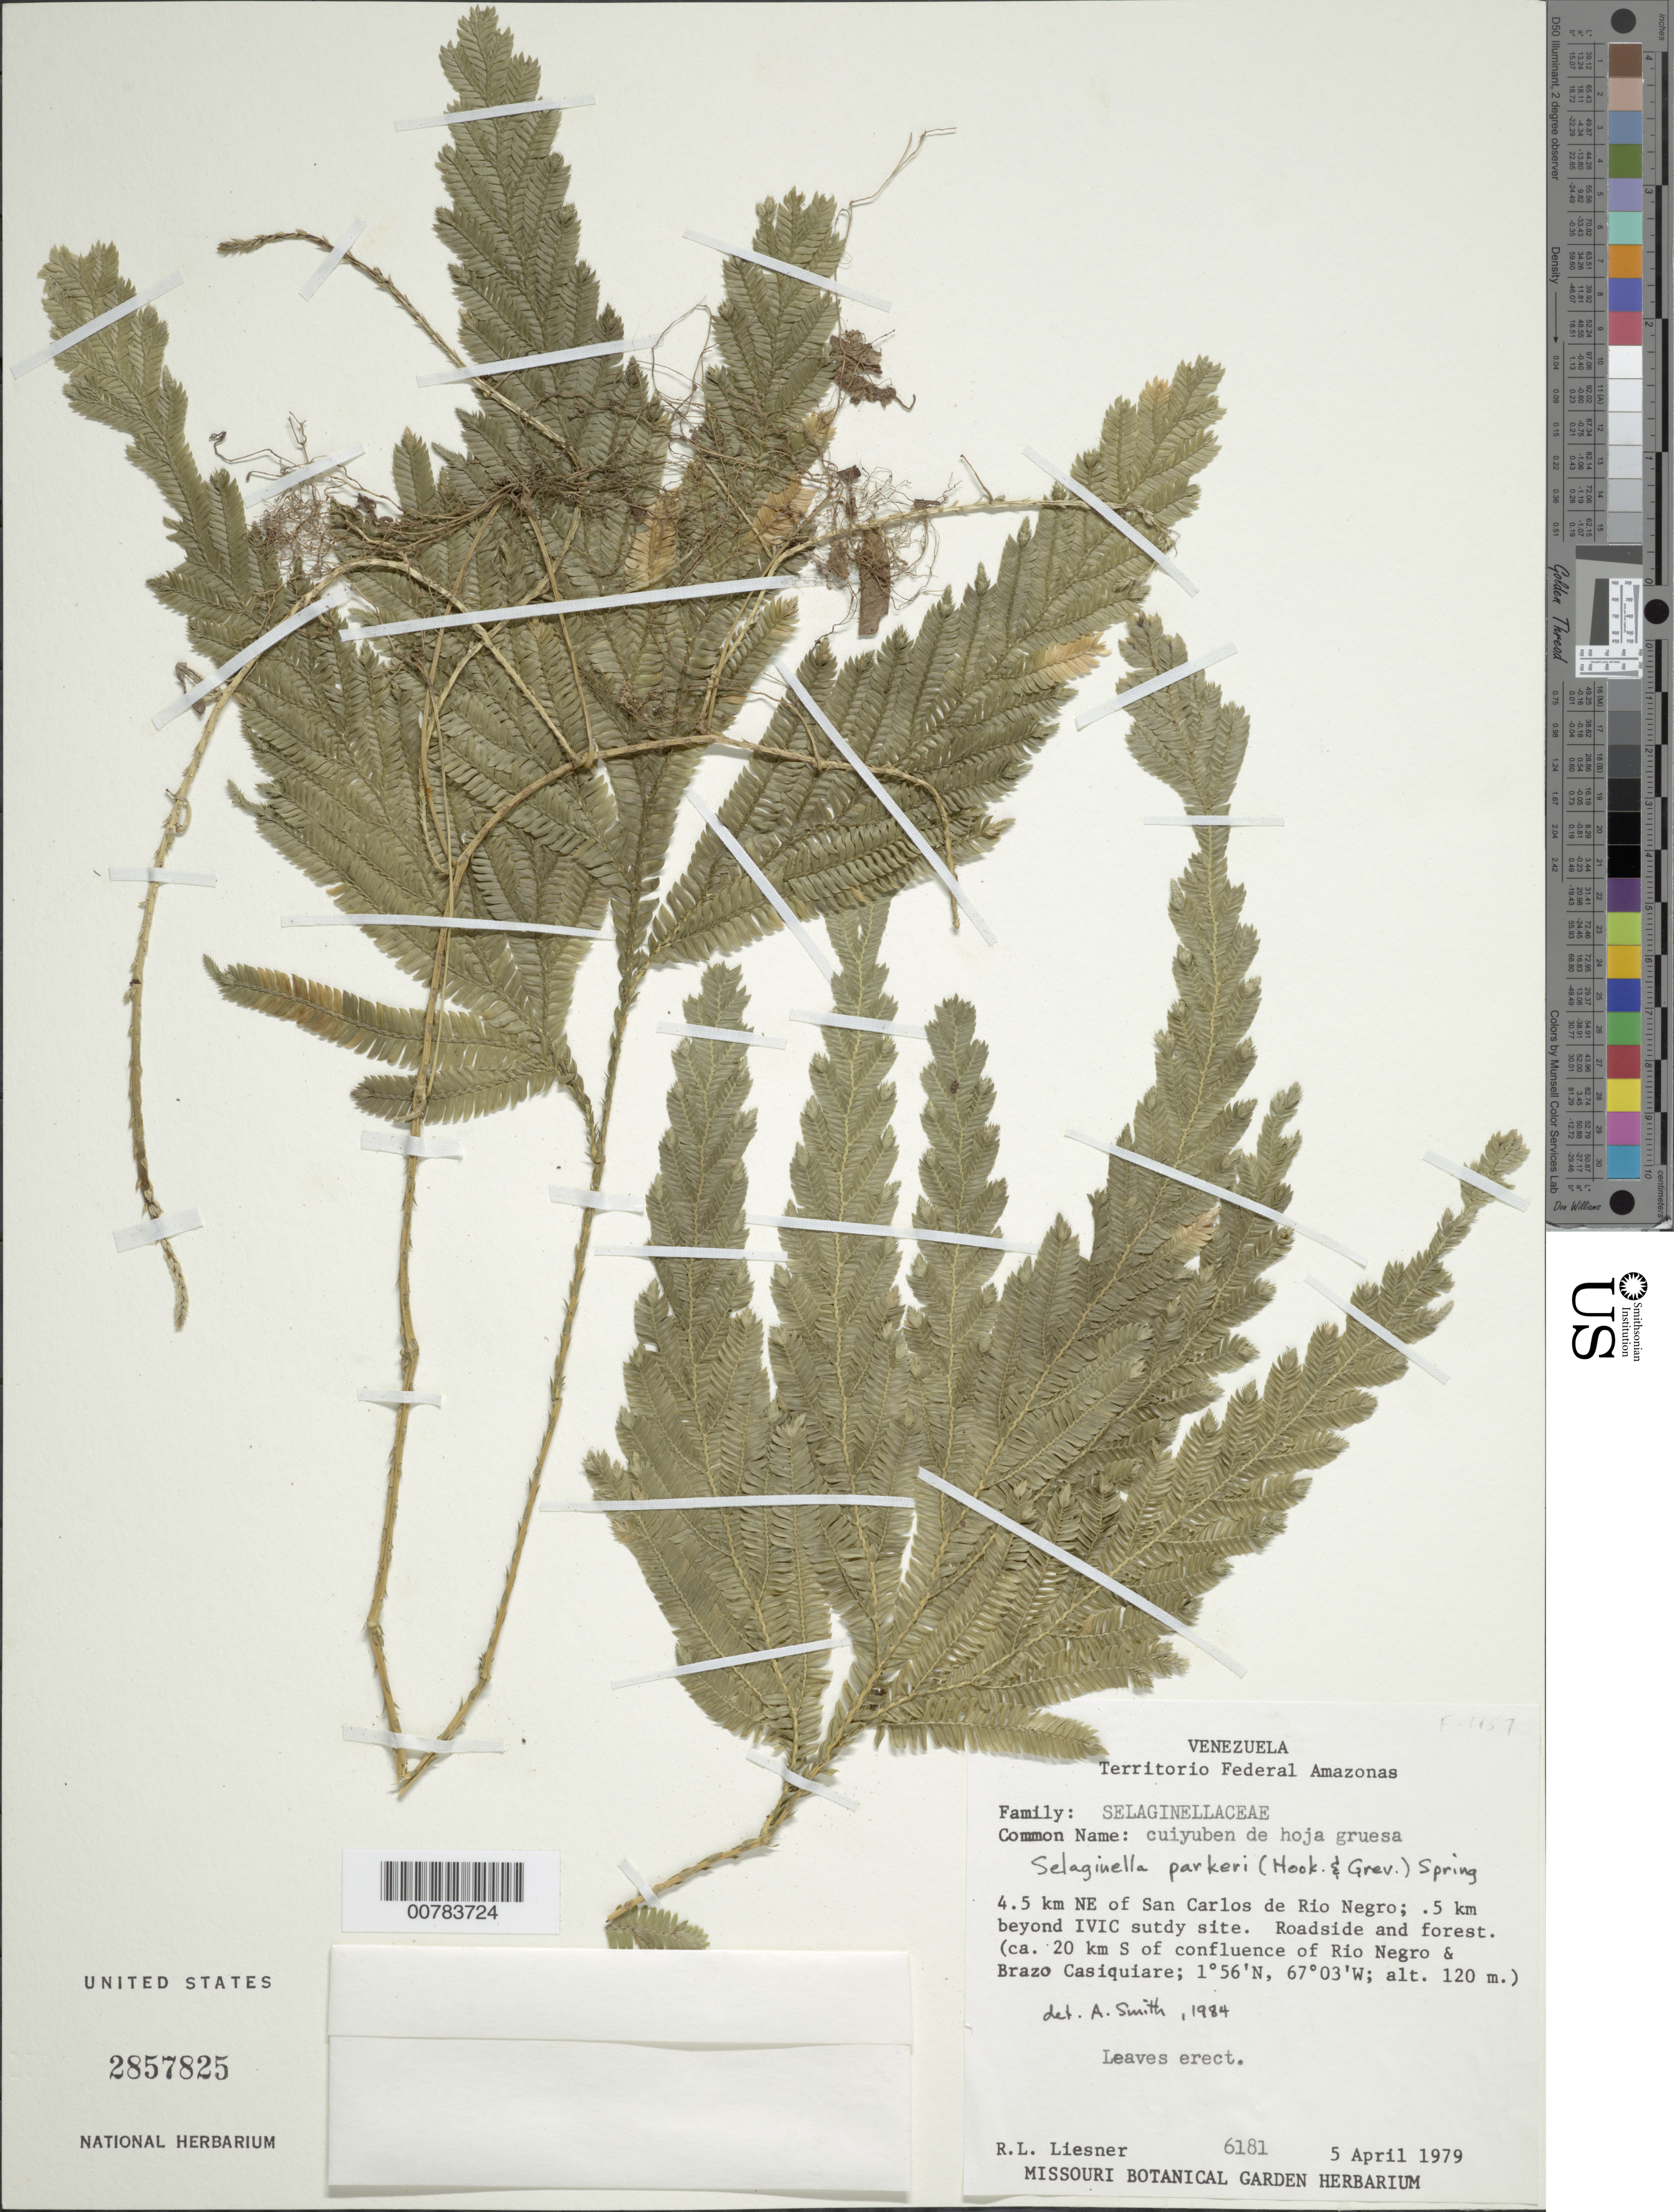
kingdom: Plantae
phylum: Tracheophyta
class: Lycopodiopsida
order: Selaginellales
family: Selaginellaceae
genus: Selaginella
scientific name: Selaginella parkeri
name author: (Hook. & Grev.) Spring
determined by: Smith, Alan R., (UC)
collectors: R. L. Liesner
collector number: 6181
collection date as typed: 5-Apr-79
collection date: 1979-04-05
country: Venezuela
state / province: Amazonas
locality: San Carlos de Río Negro, 4.5 km NE of; 0.5 km beyond IVIC study site (ca. 20 km S of confluence of Río Negro & Brazo Casiquiare)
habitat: Roadside and forest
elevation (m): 120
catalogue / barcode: US 2857825